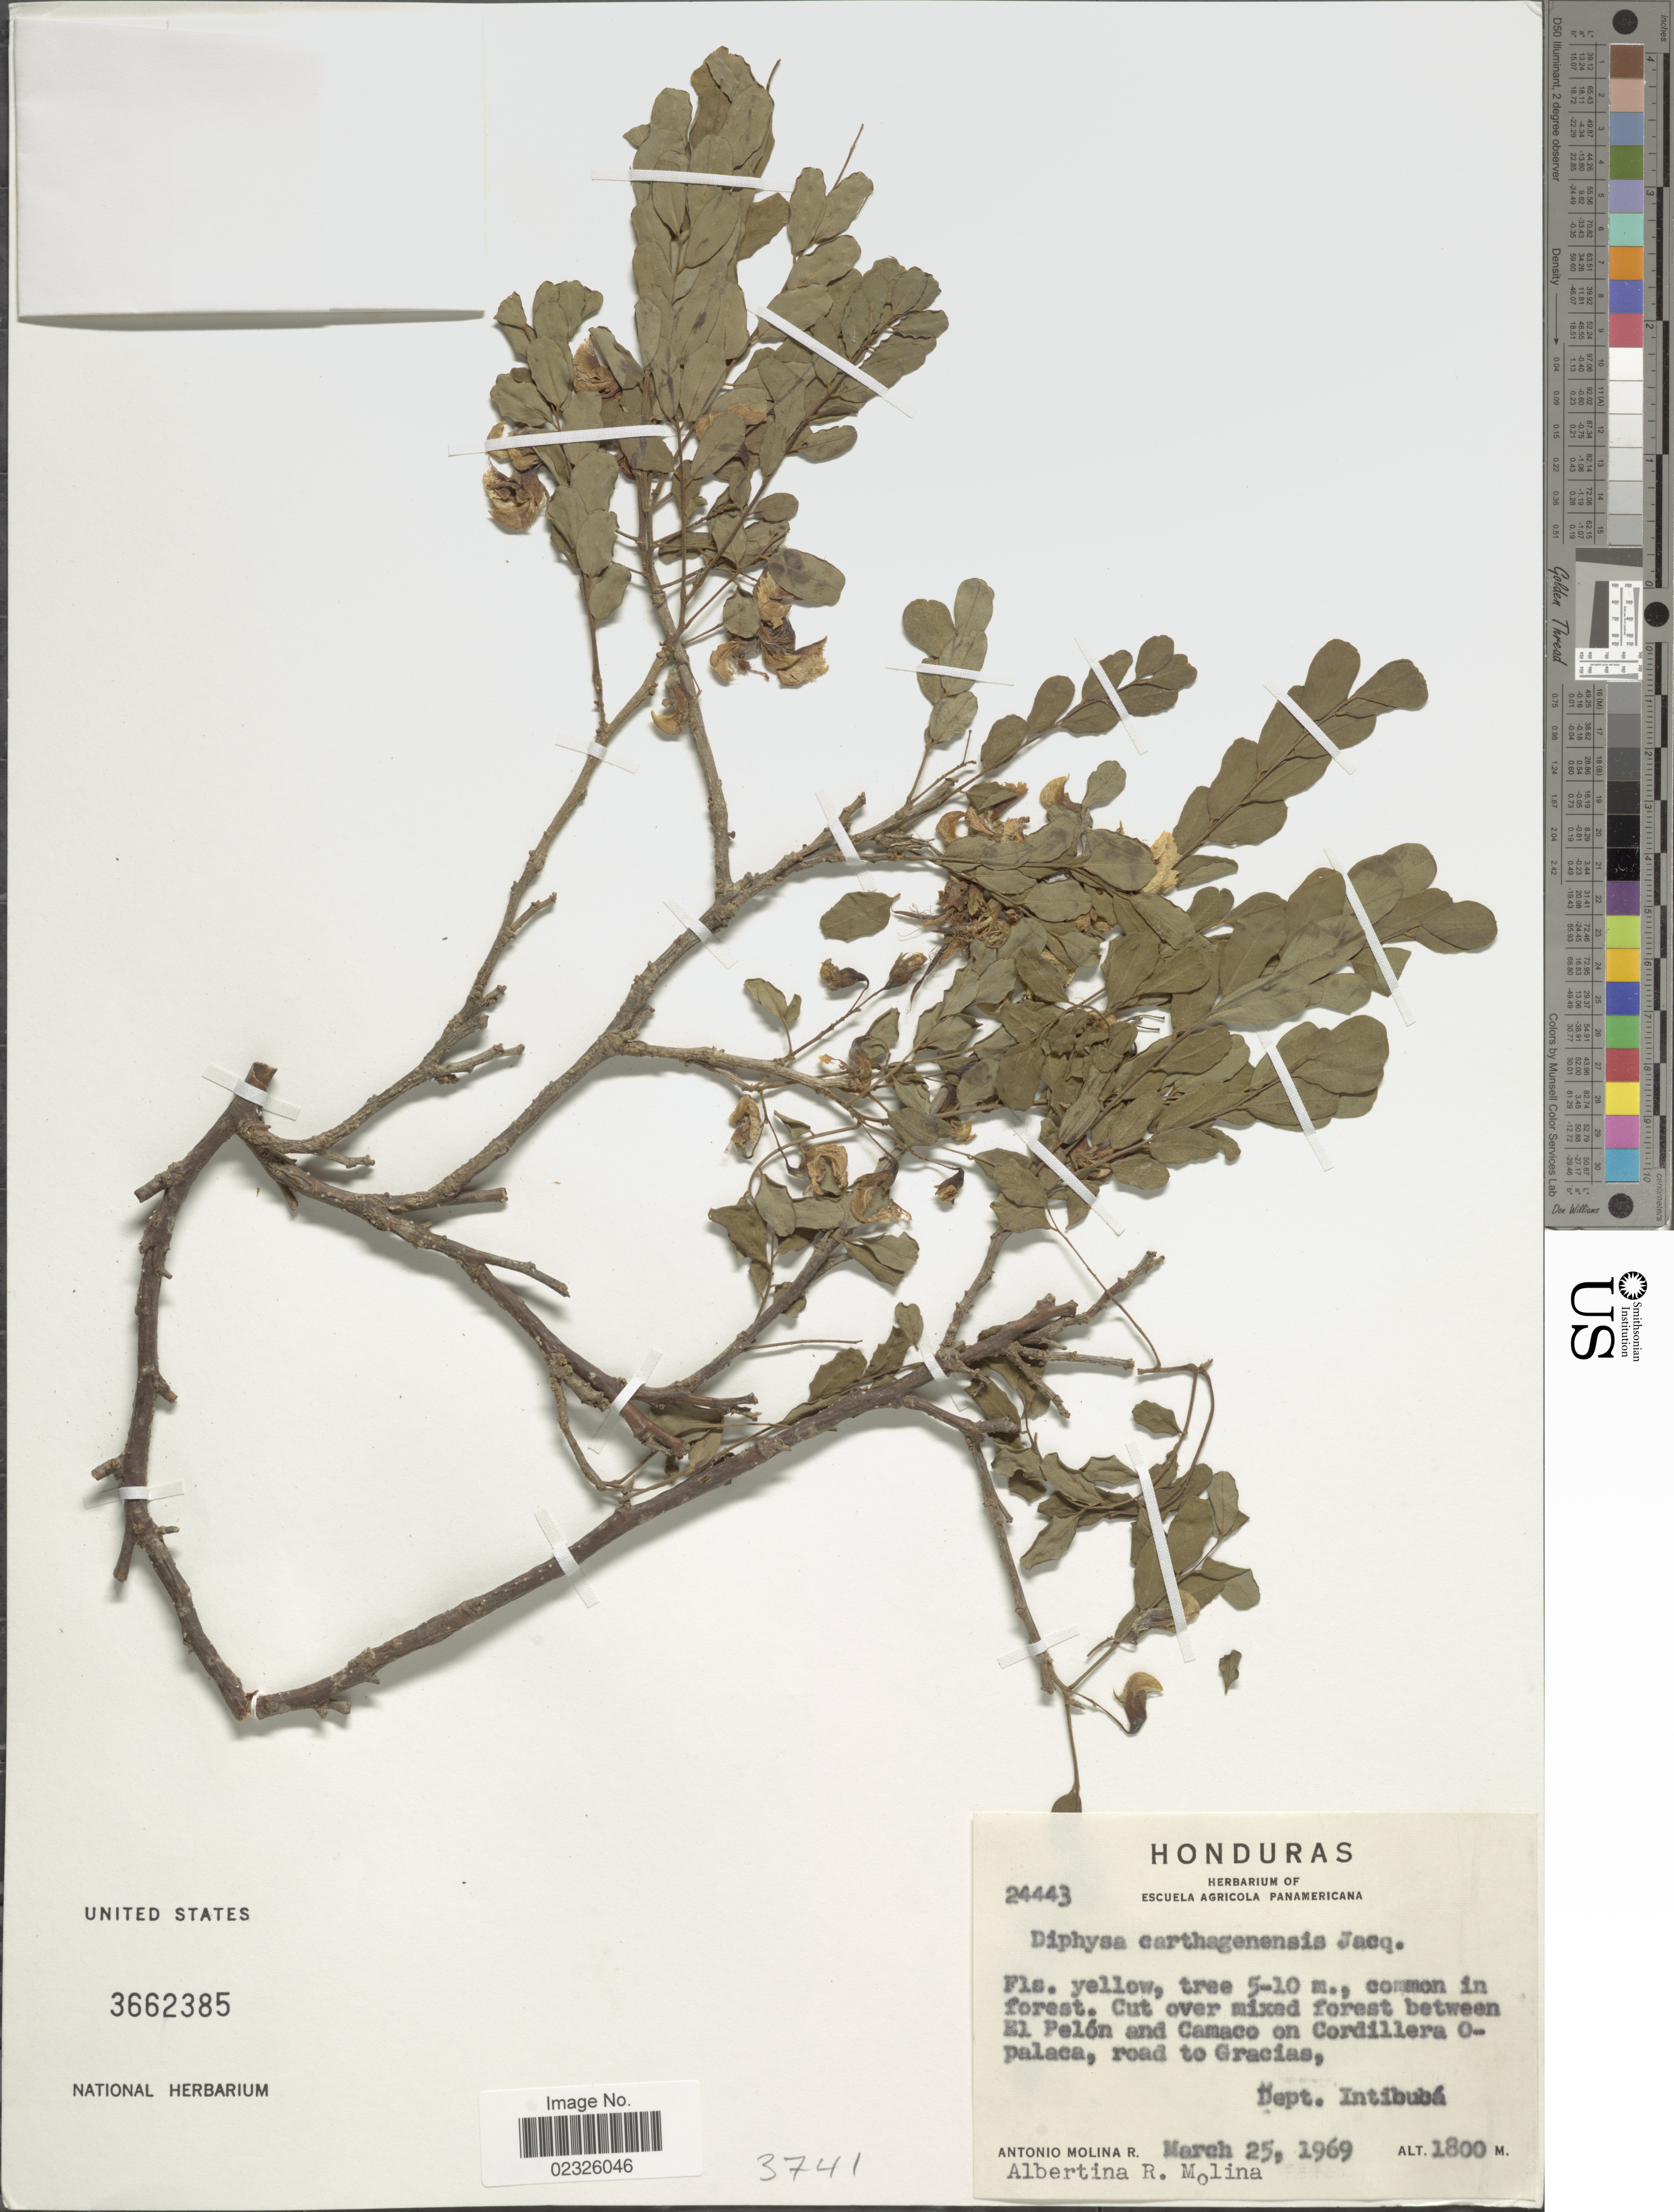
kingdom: Plantae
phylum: Tracheophyta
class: Magnoliopsida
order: Fabales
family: Fabaceae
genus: Diphysa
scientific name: Diphysa carthagenensis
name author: Jacq.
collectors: A. Molina R. & A. R. Molina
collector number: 24443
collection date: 1969-03-25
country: Honduras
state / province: Intibuca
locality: Cut over mixed forest between El Pelón and Camaco on Cordillera Opalaca, road to Gracias, Dept. Intibucá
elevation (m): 1800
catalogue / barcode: US 3662385